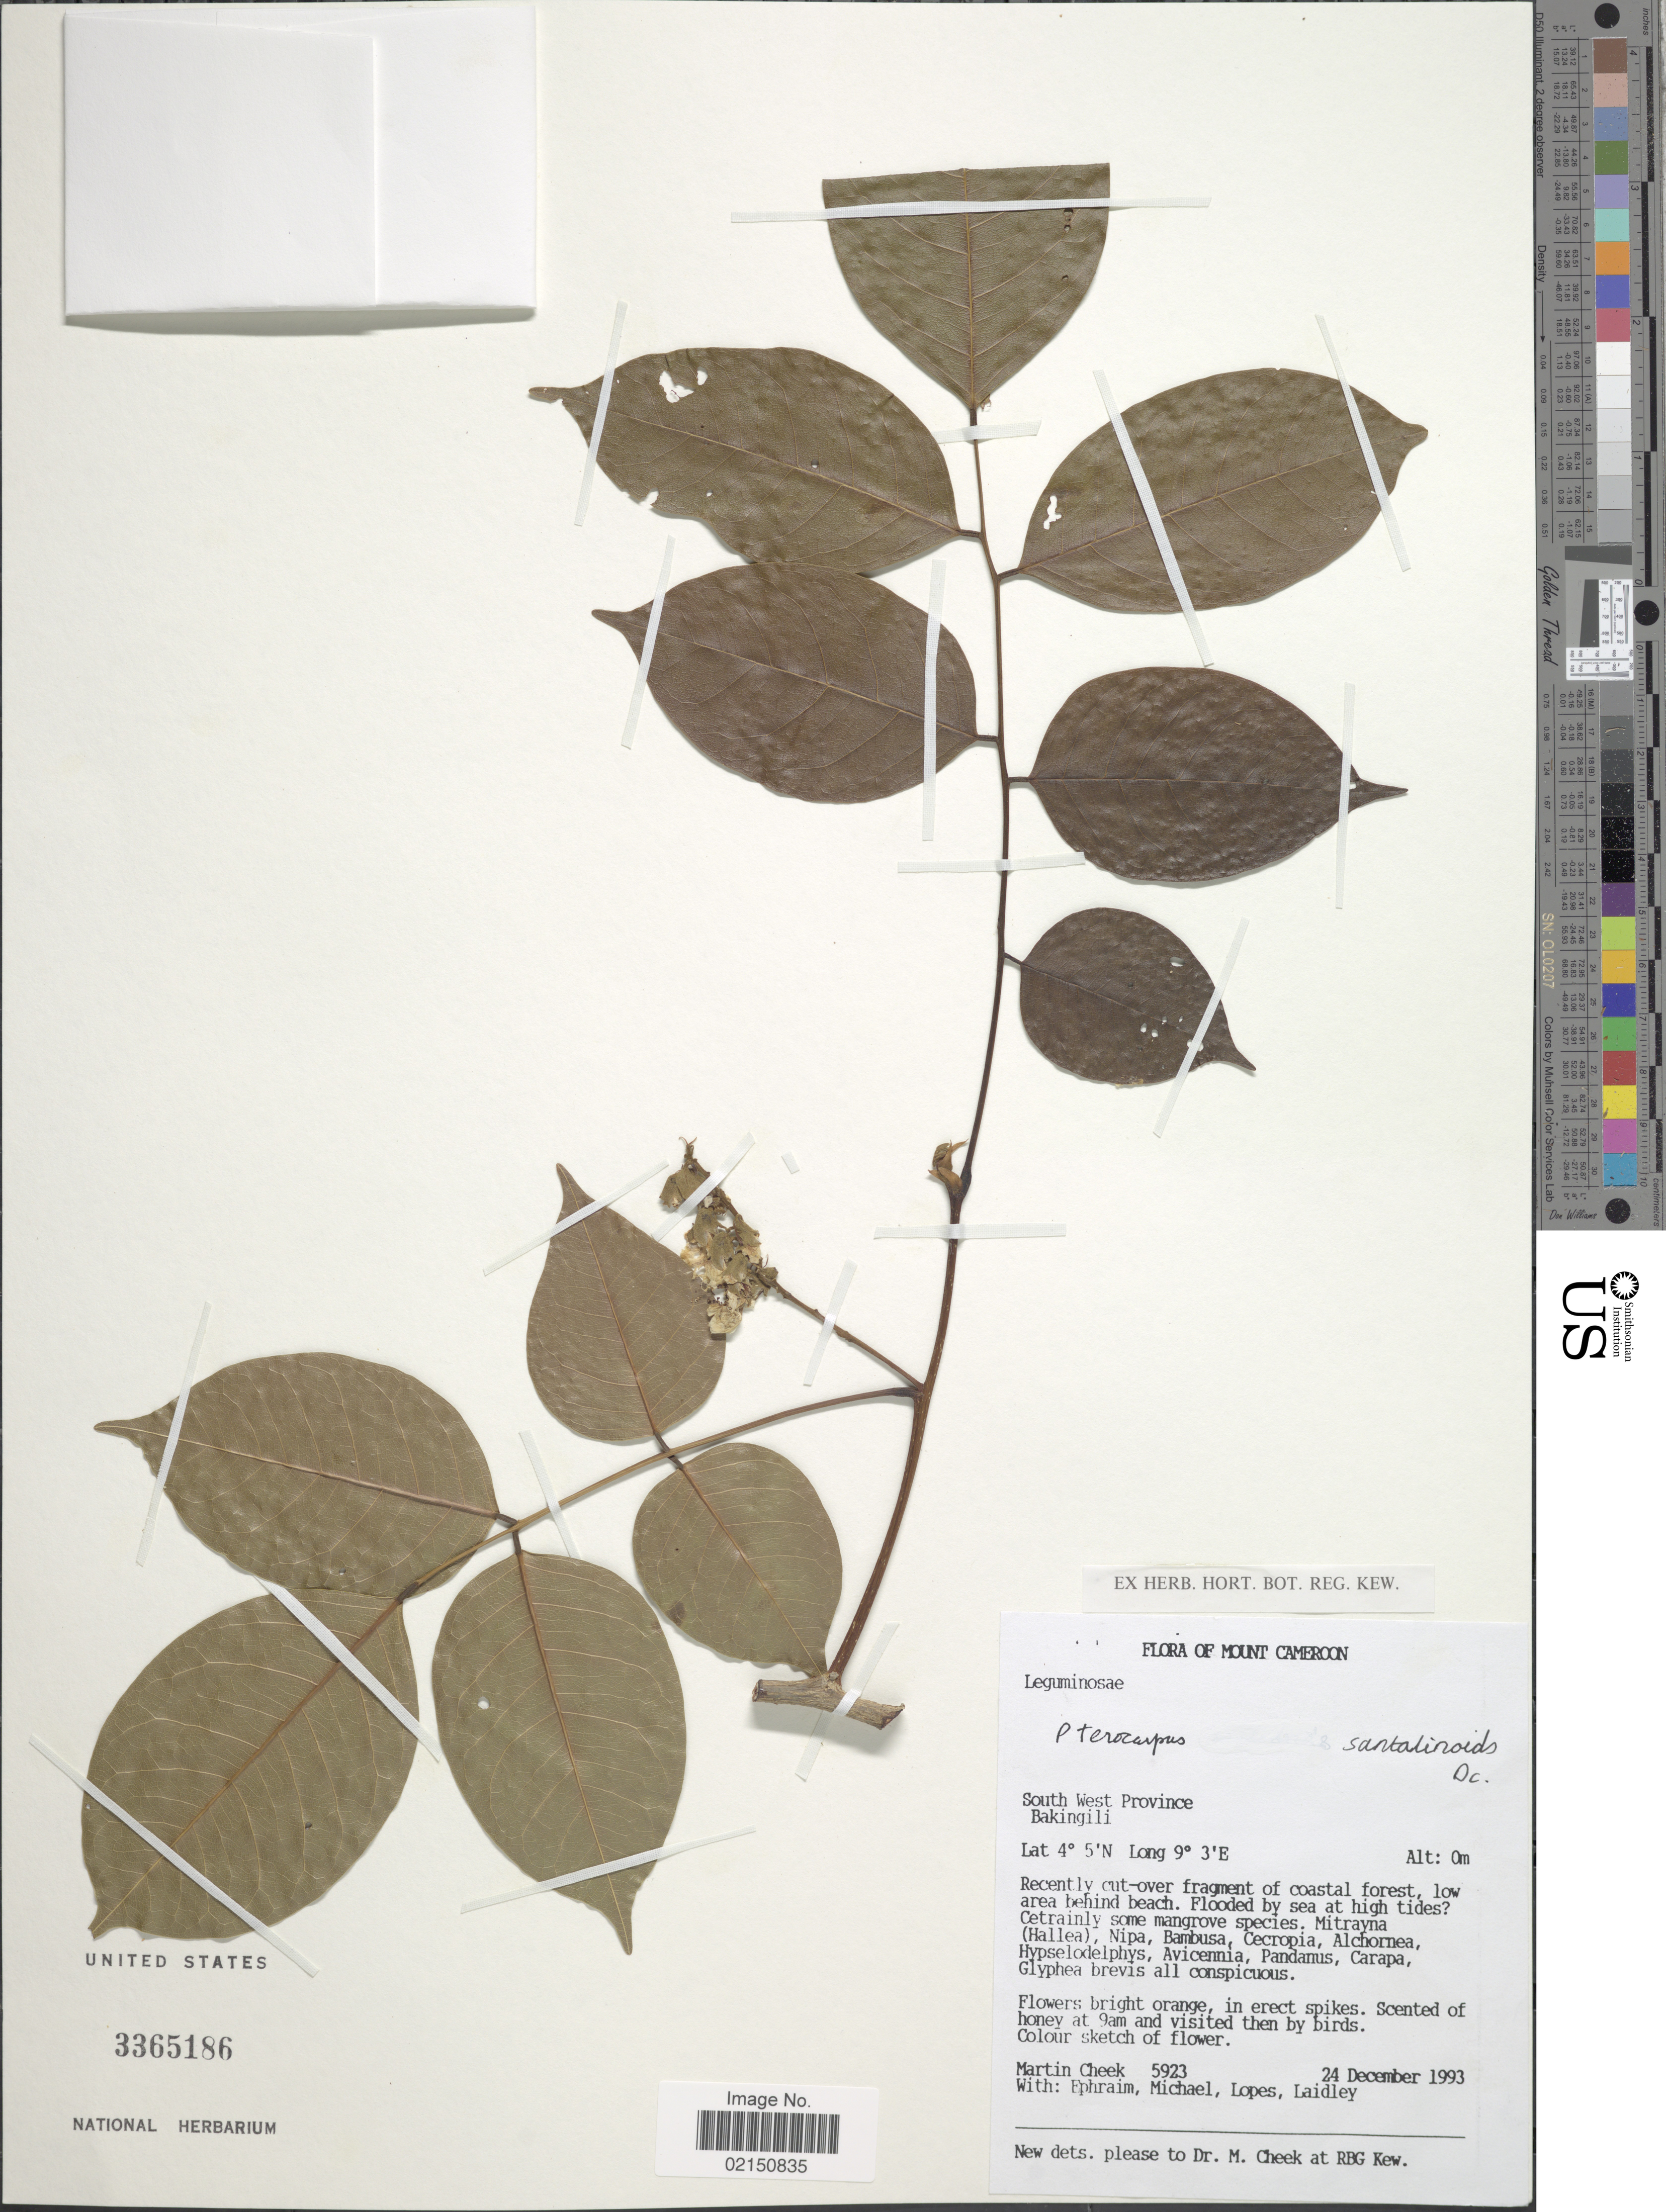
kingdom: Plantae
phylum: Tracheophyta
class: Magnoliopsida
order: Fabales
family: Fabaceae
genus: Pterocarpus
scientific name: Pterocarpus santalinoides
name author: L'Hér. ex DC.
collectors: M. Cheek, -. Ephraim, Michael, -. Lopes & -. Laidley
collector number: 5923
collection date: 1993-12-24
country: Cameroon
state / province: Sud-Ouest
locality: Mount Cameroon. South West Province. Bakingili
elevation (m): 0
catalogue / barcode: US 3365186